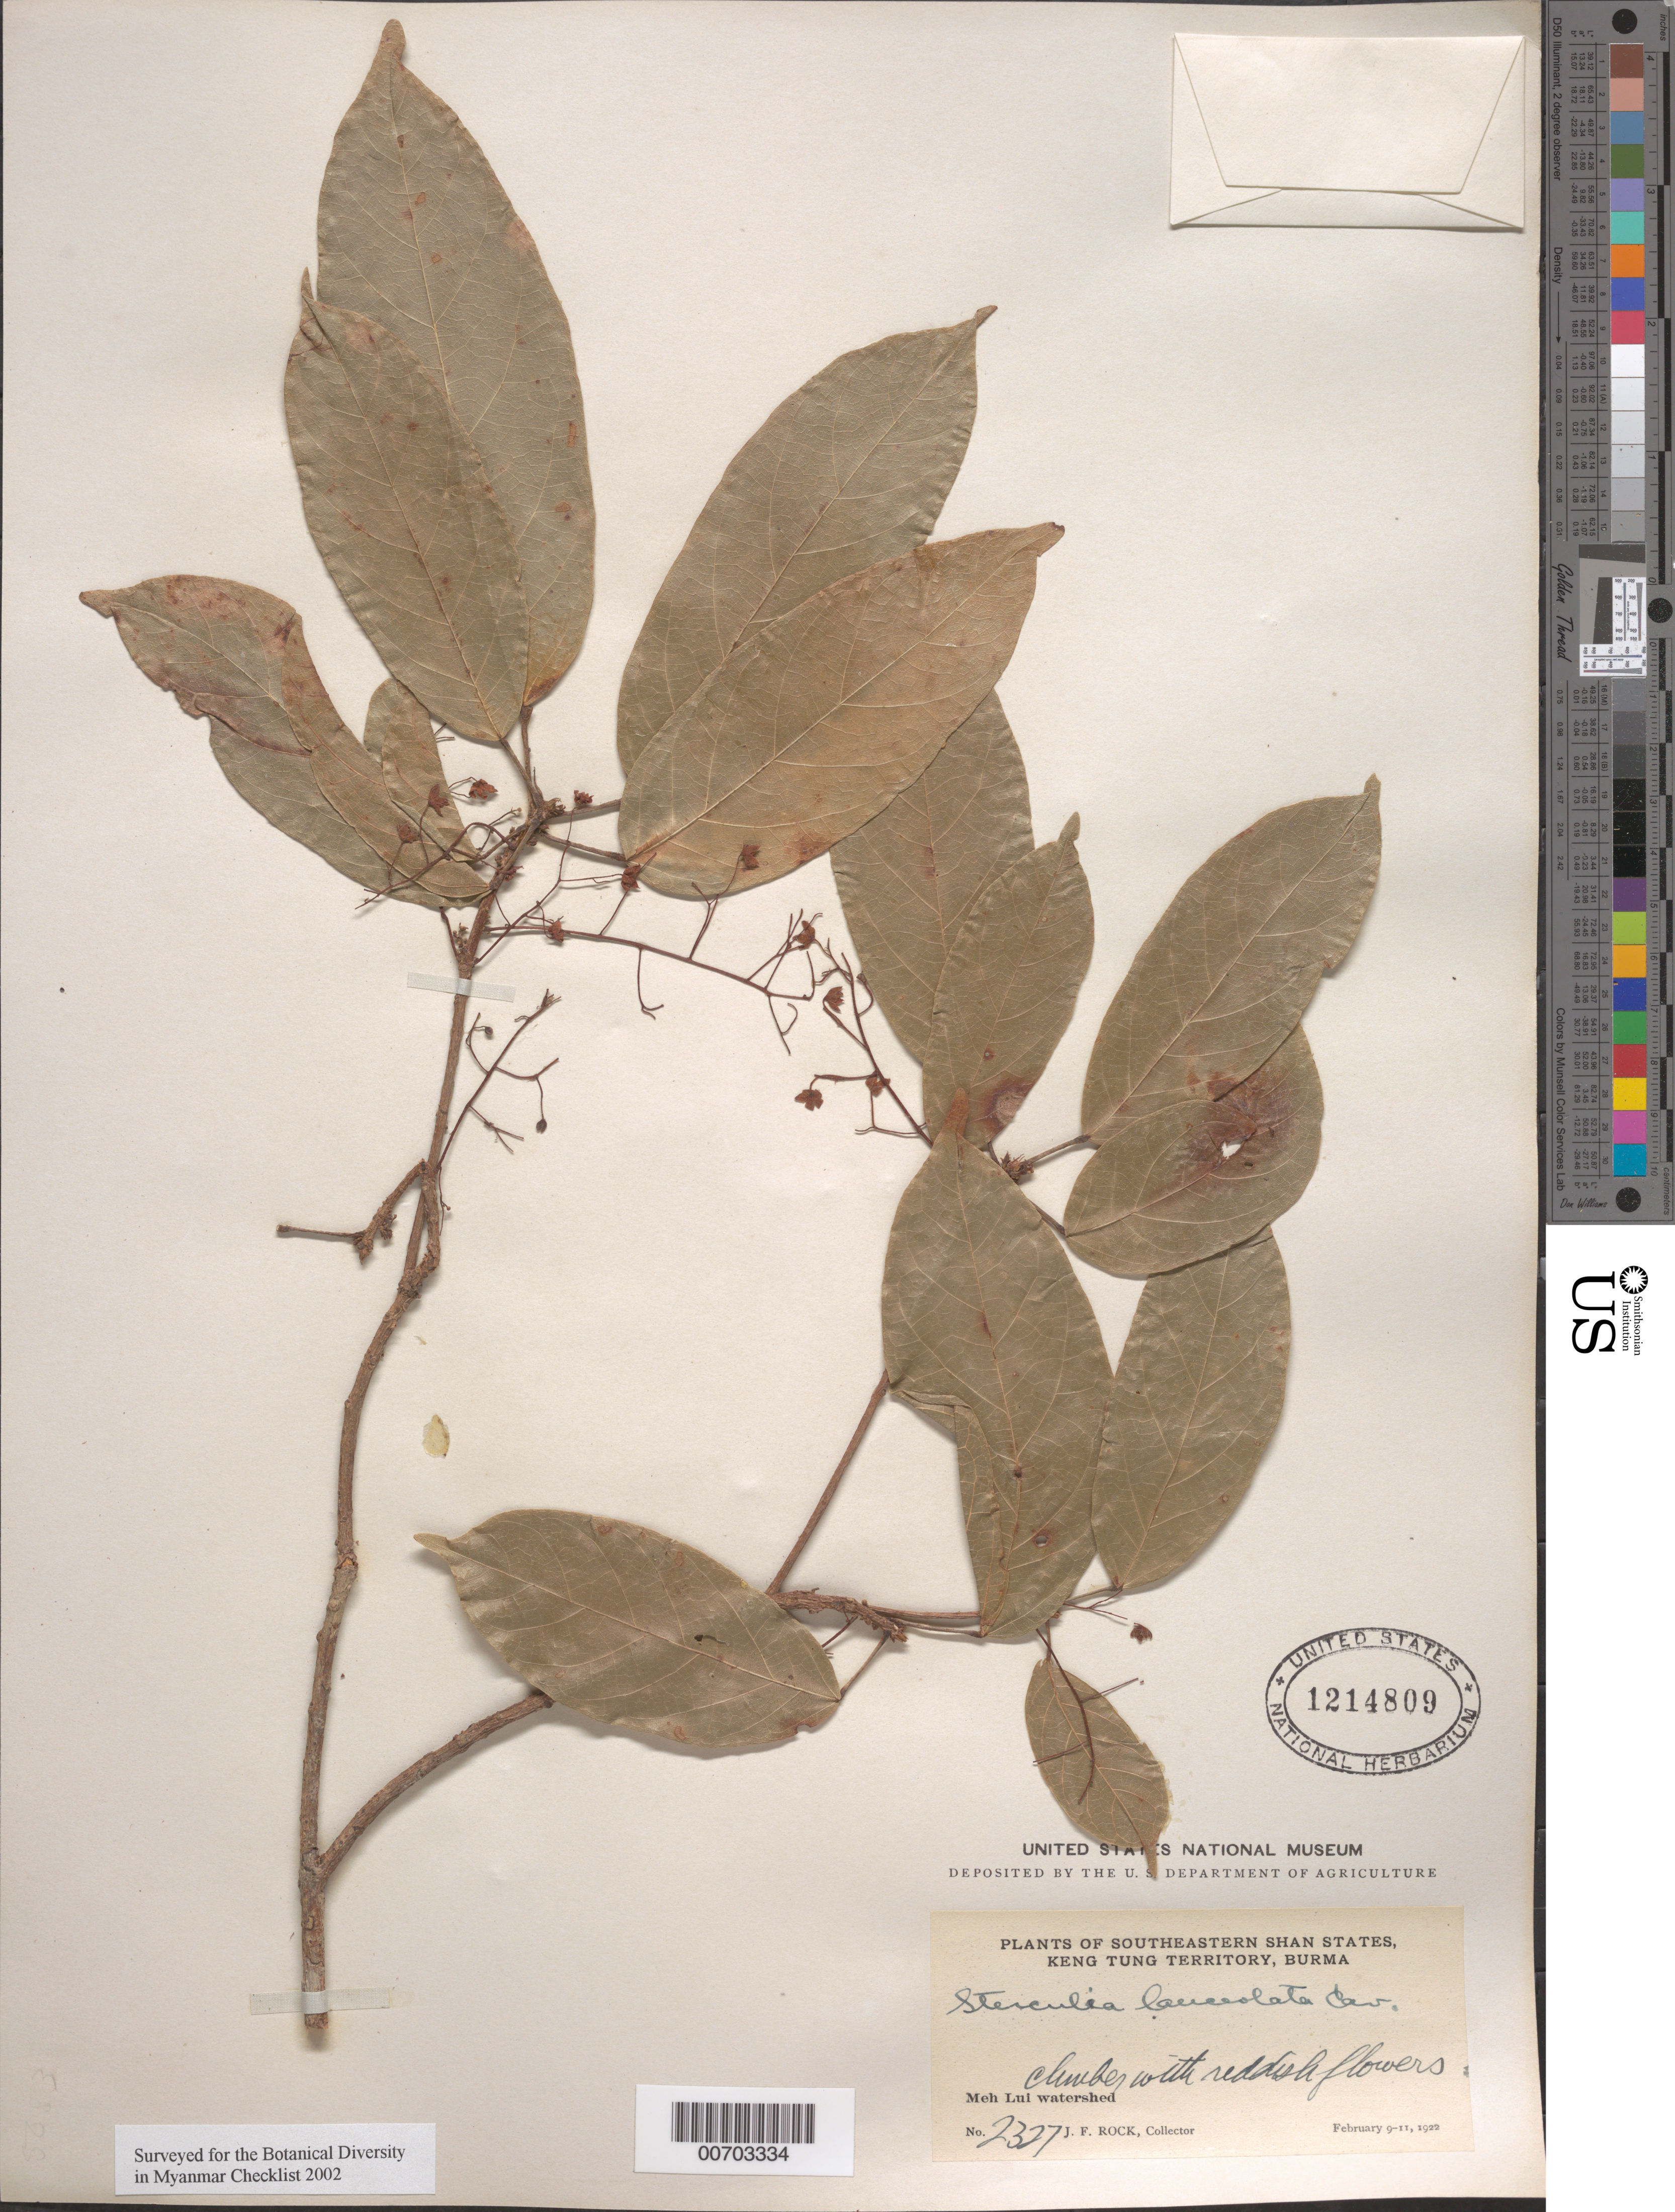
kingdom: Plantae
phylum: Tracheophyta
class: Magnoliopsida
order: Malvales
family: Malvaceae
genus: Sterculia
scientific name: Sterculia lanceolata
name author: Cav.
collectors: J. F. Rock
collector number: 2327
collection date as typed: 09 Feb 1922 to 11 Feb 1922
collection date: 1922-02-09/1922-02-11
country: Myanmar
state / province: Shan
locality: Southeastern Shan States, Keng Tung Terr., Meh Lui, watershed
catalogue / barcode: US 1214809